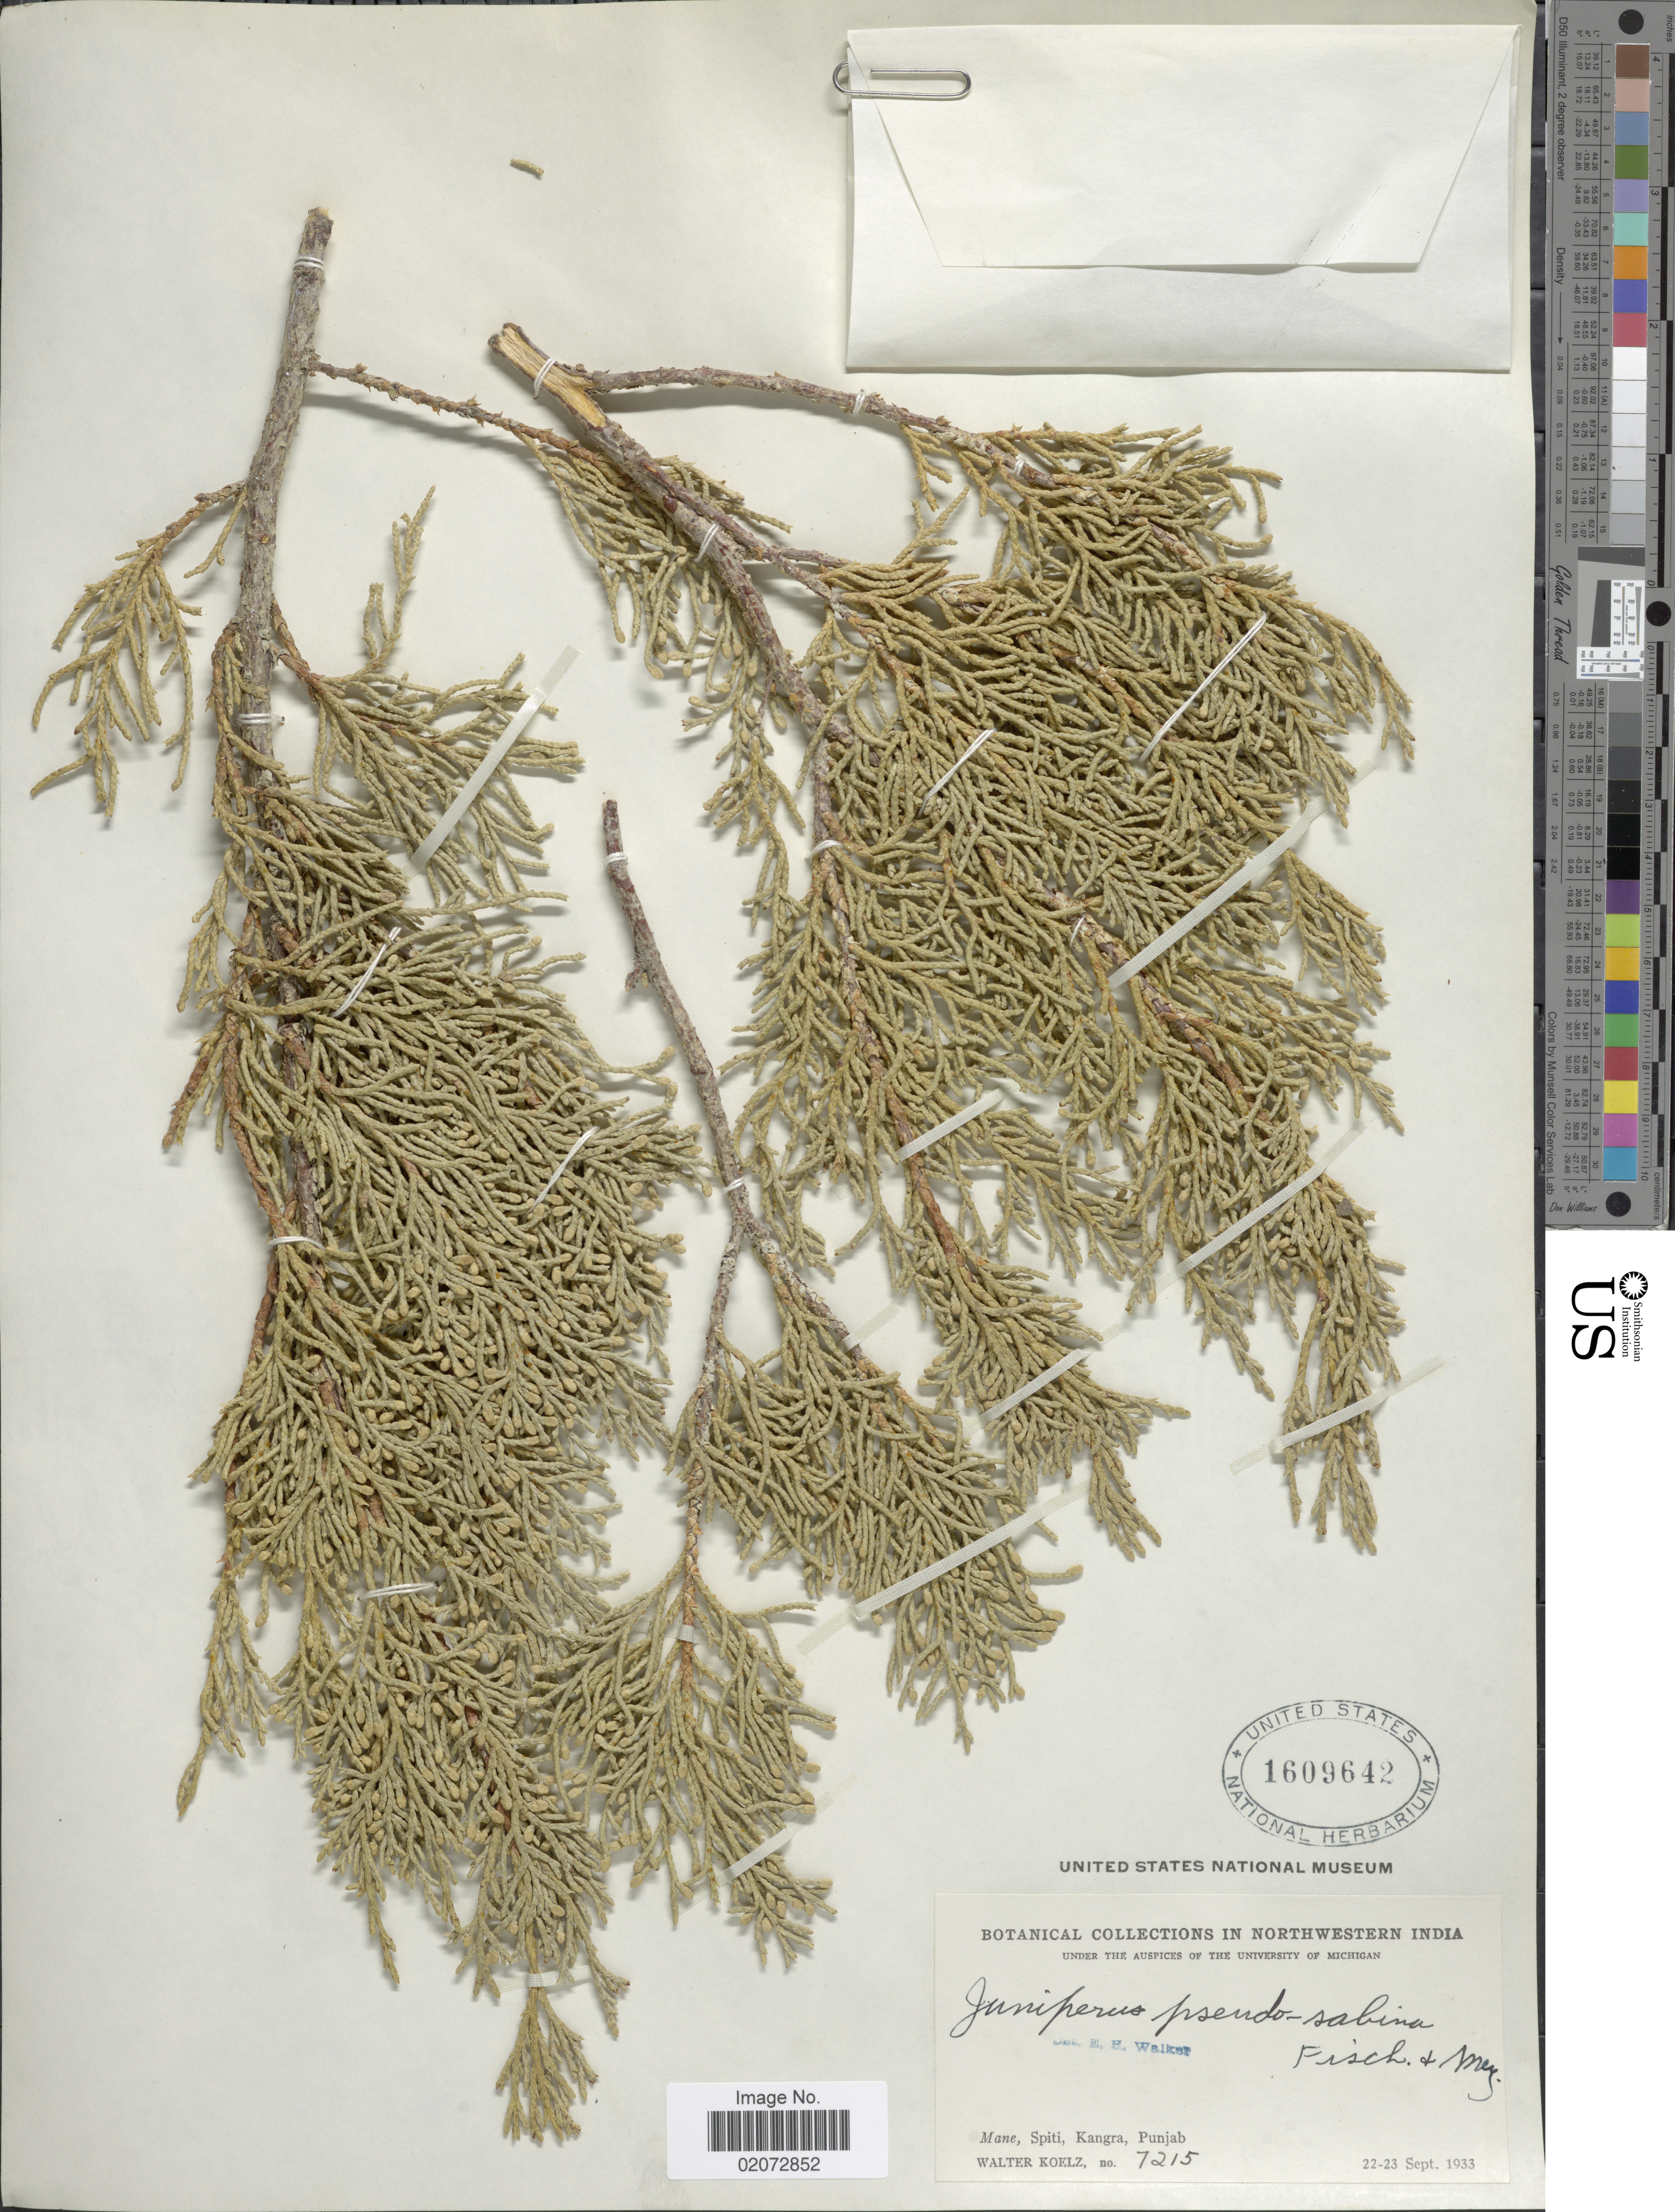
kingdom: Plantae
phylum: Tracheophyta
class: Pinopsida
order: Pinales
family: Cupressaceae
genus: Juniperus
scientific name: Juniperus pseudosabina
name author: Fisch. & C.A. Mey.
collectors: W. N. Koelz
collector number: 7215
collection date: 1933-09-22/1933-09-23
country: India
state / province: Punjab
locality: Mane, Spiti, Kangra, Punjab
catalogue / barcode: US 1609642